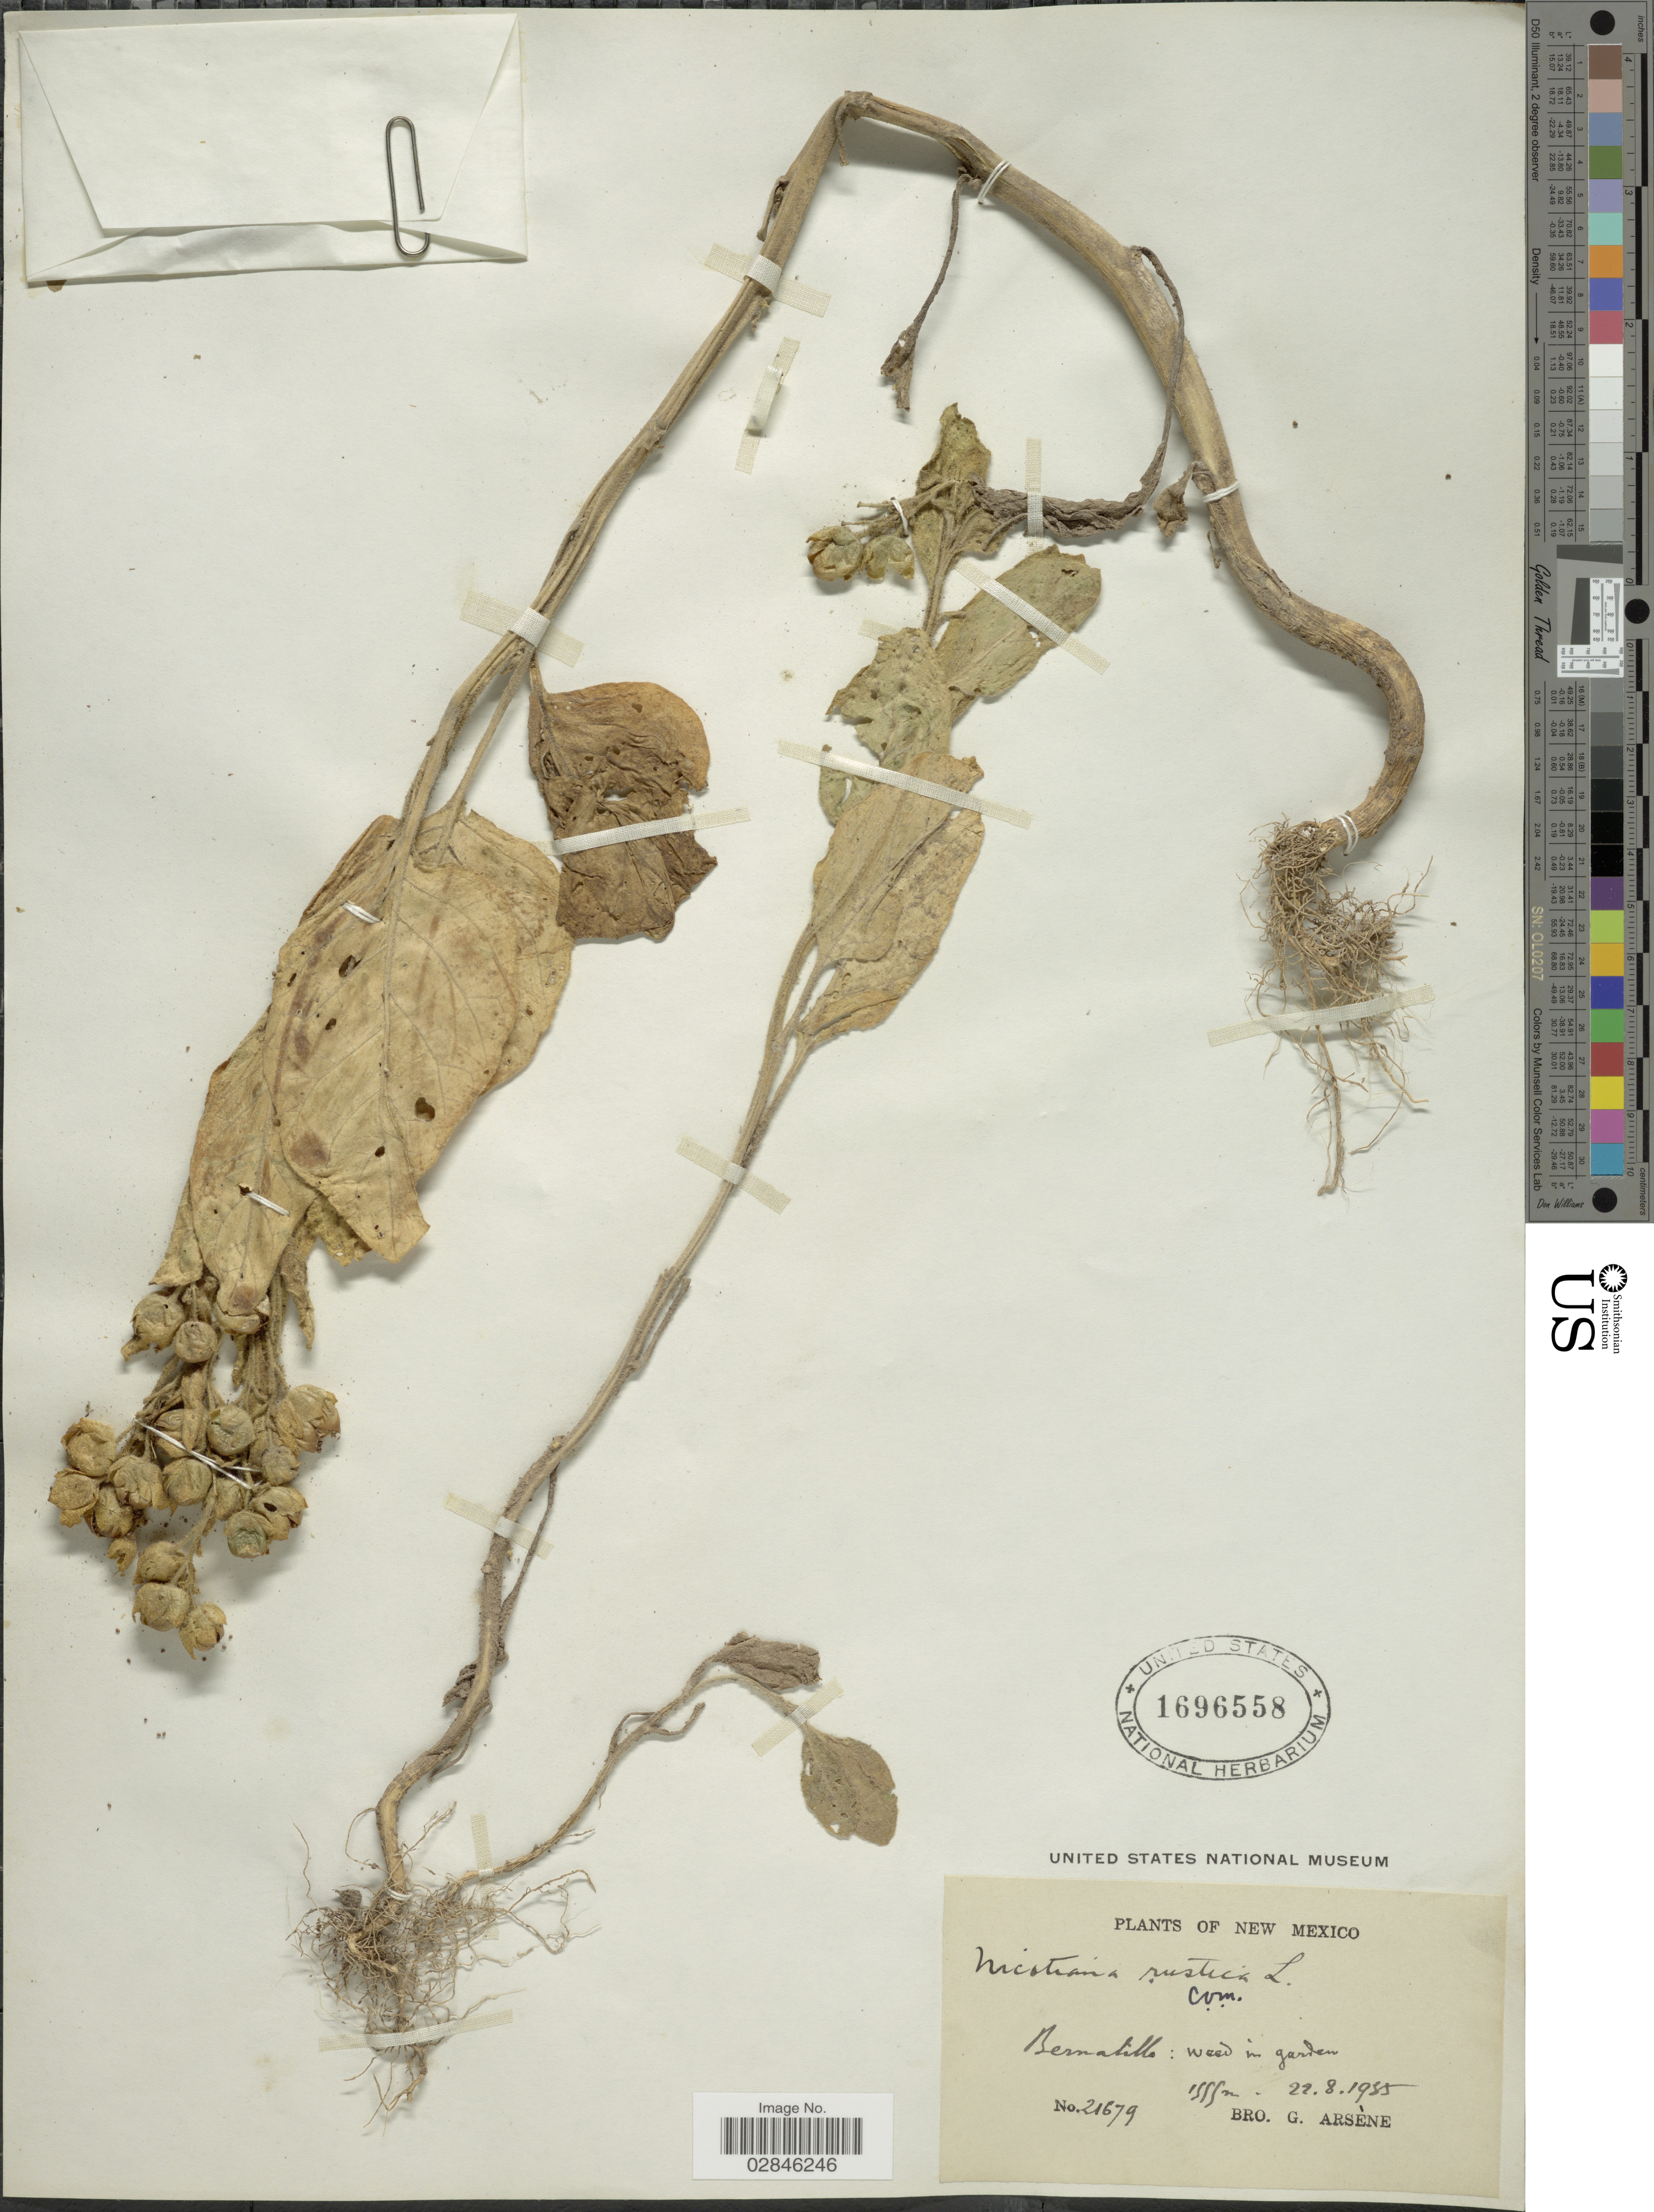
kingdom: Plantae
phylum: Tracheophyta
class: Magnoliopsida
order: Solanales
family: Solanaceae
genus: Nicotiana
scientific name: Nicotiana rustica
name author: L.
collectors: Bro. G. Arsène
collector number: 21679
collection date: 1935-08-22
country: United States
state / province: New Mexico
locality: Bernalillo.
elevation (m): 1555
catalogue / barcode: US 1696558